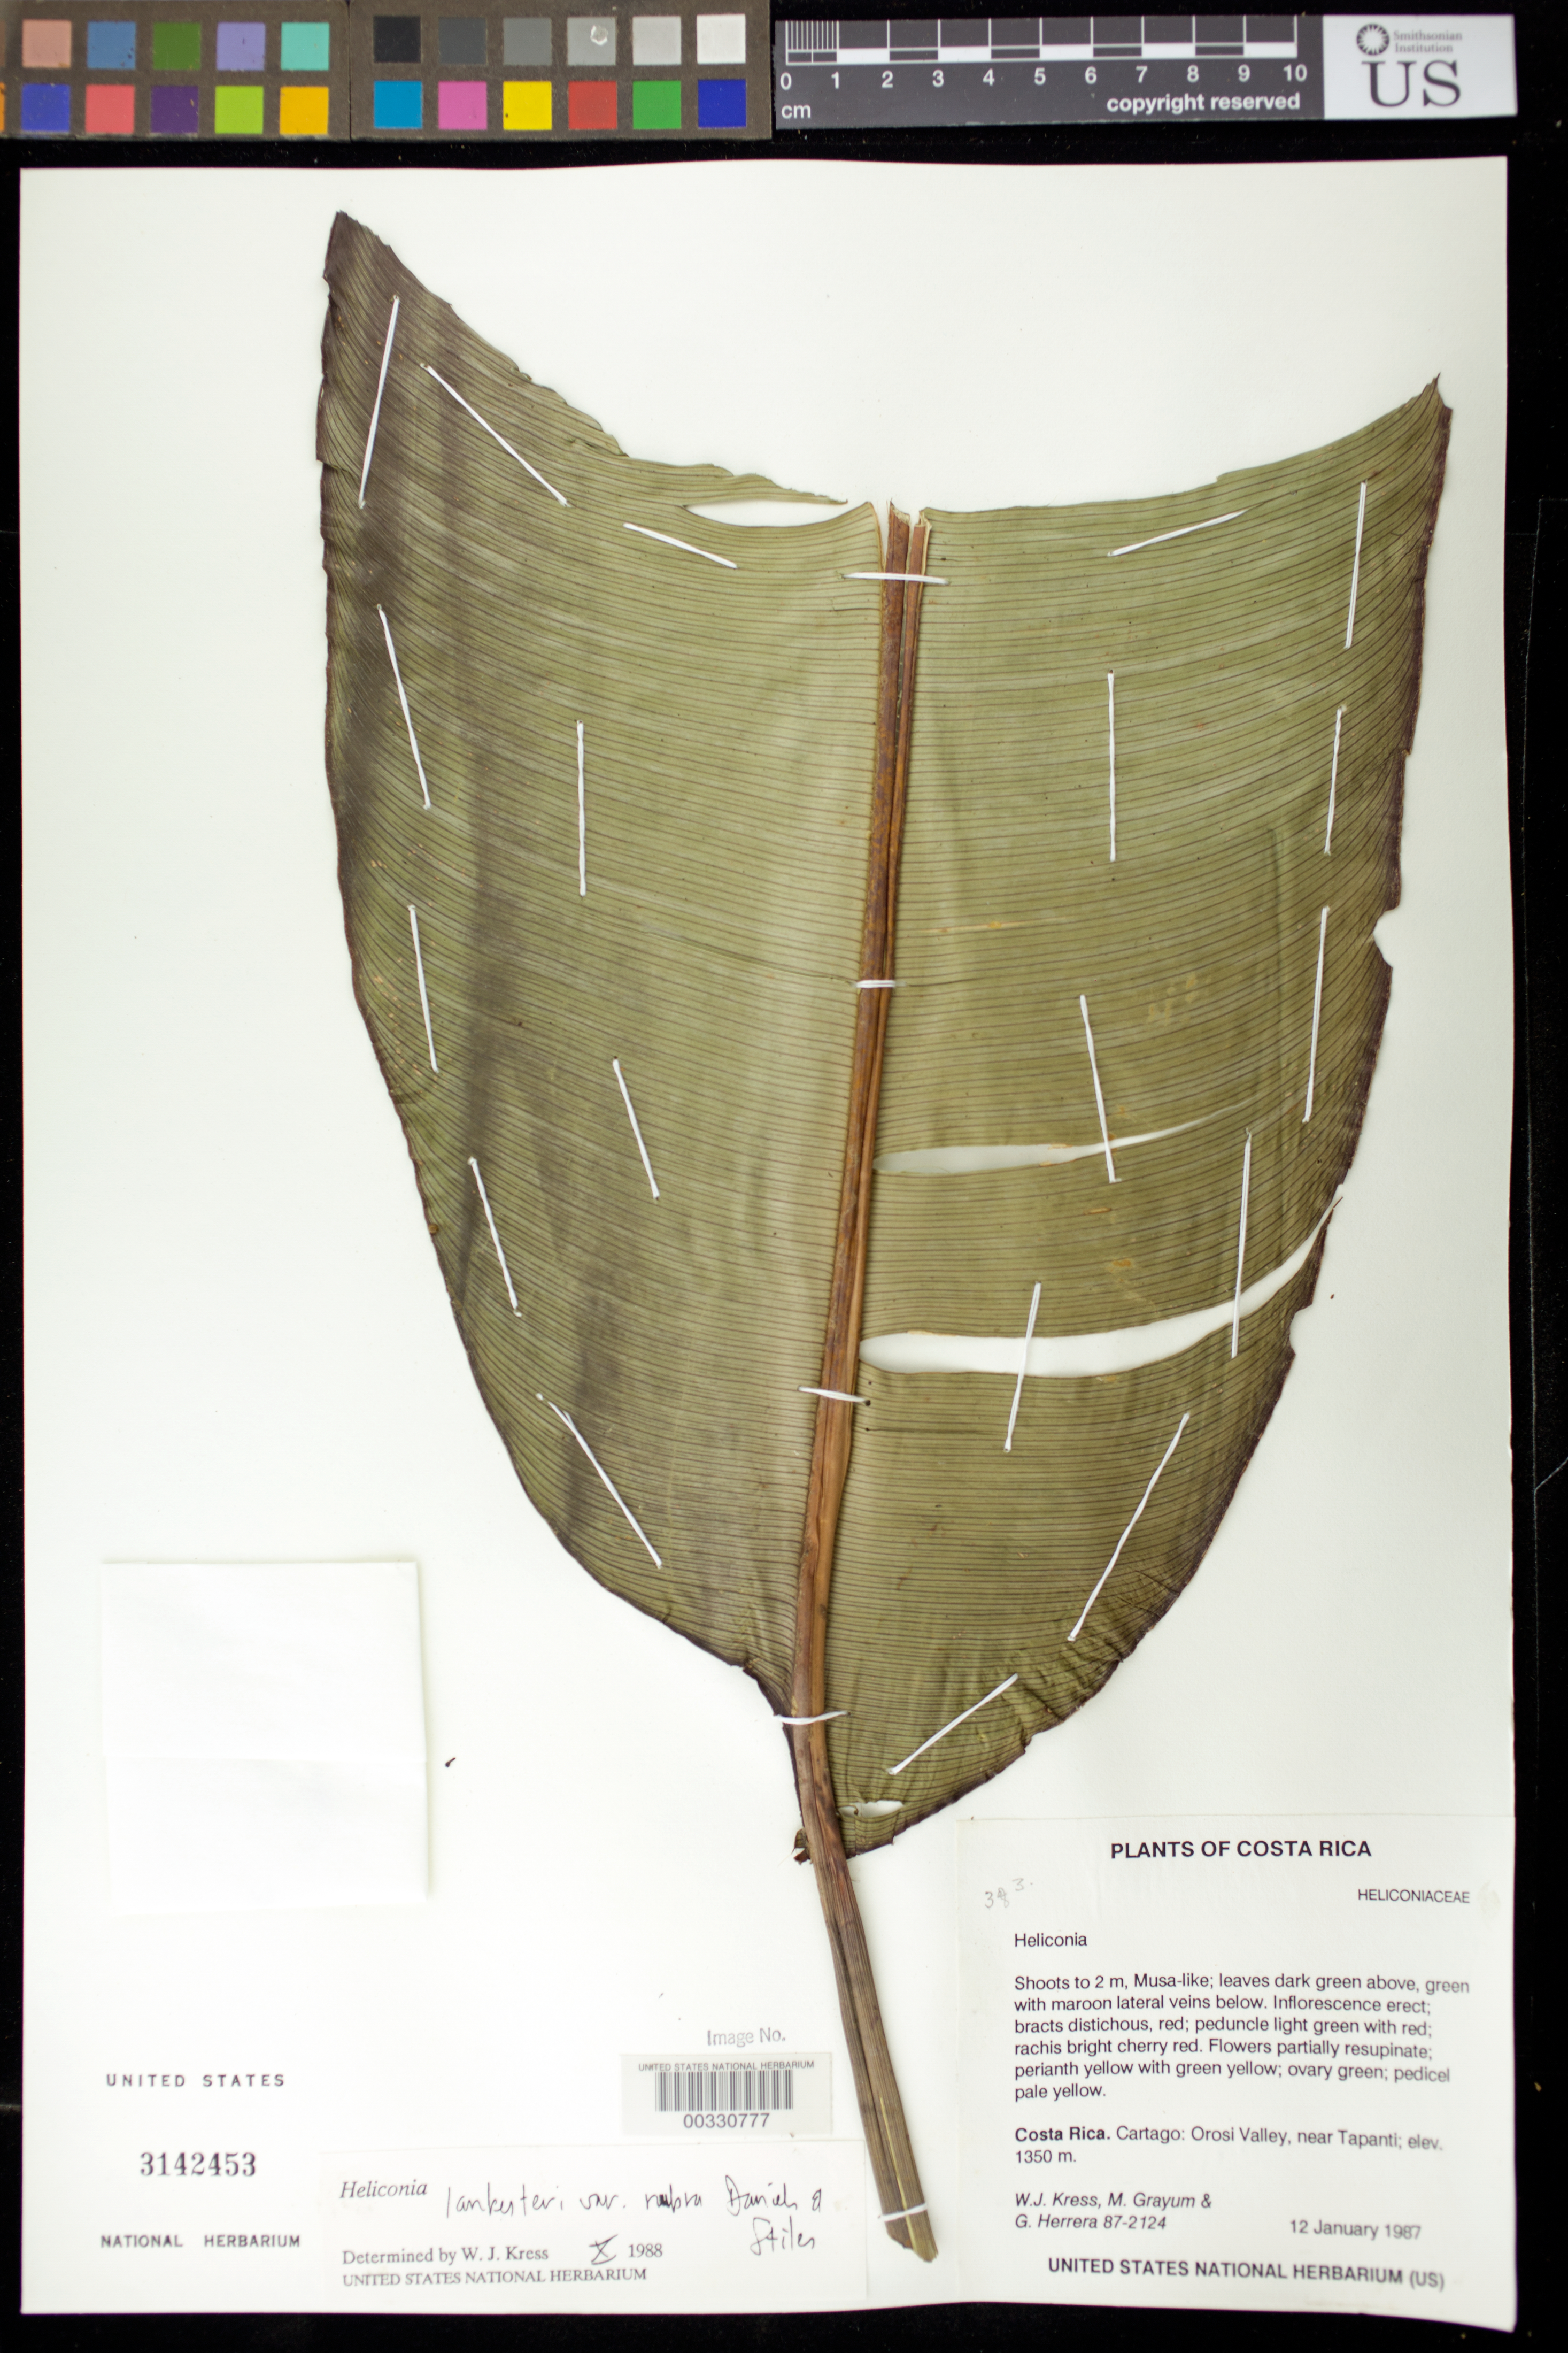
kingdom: Plantae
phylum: Tracheophyta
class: Liliopsida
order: Zingiberales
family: Heliconiaceae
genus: Heliconia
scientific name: Heliconia lankesteri var. rubra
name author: G.S. Daniels & F.G. Stiles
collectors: W. J. Kress, M. H. Grayum & G. Herrera Ch.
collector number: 87-2124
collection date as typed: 12 Jan 1987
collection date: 1987-01-12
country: Costa Rica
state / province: Cartago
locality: Orosi valley, near Tapanti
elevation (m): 1350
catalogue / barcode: US 3142453